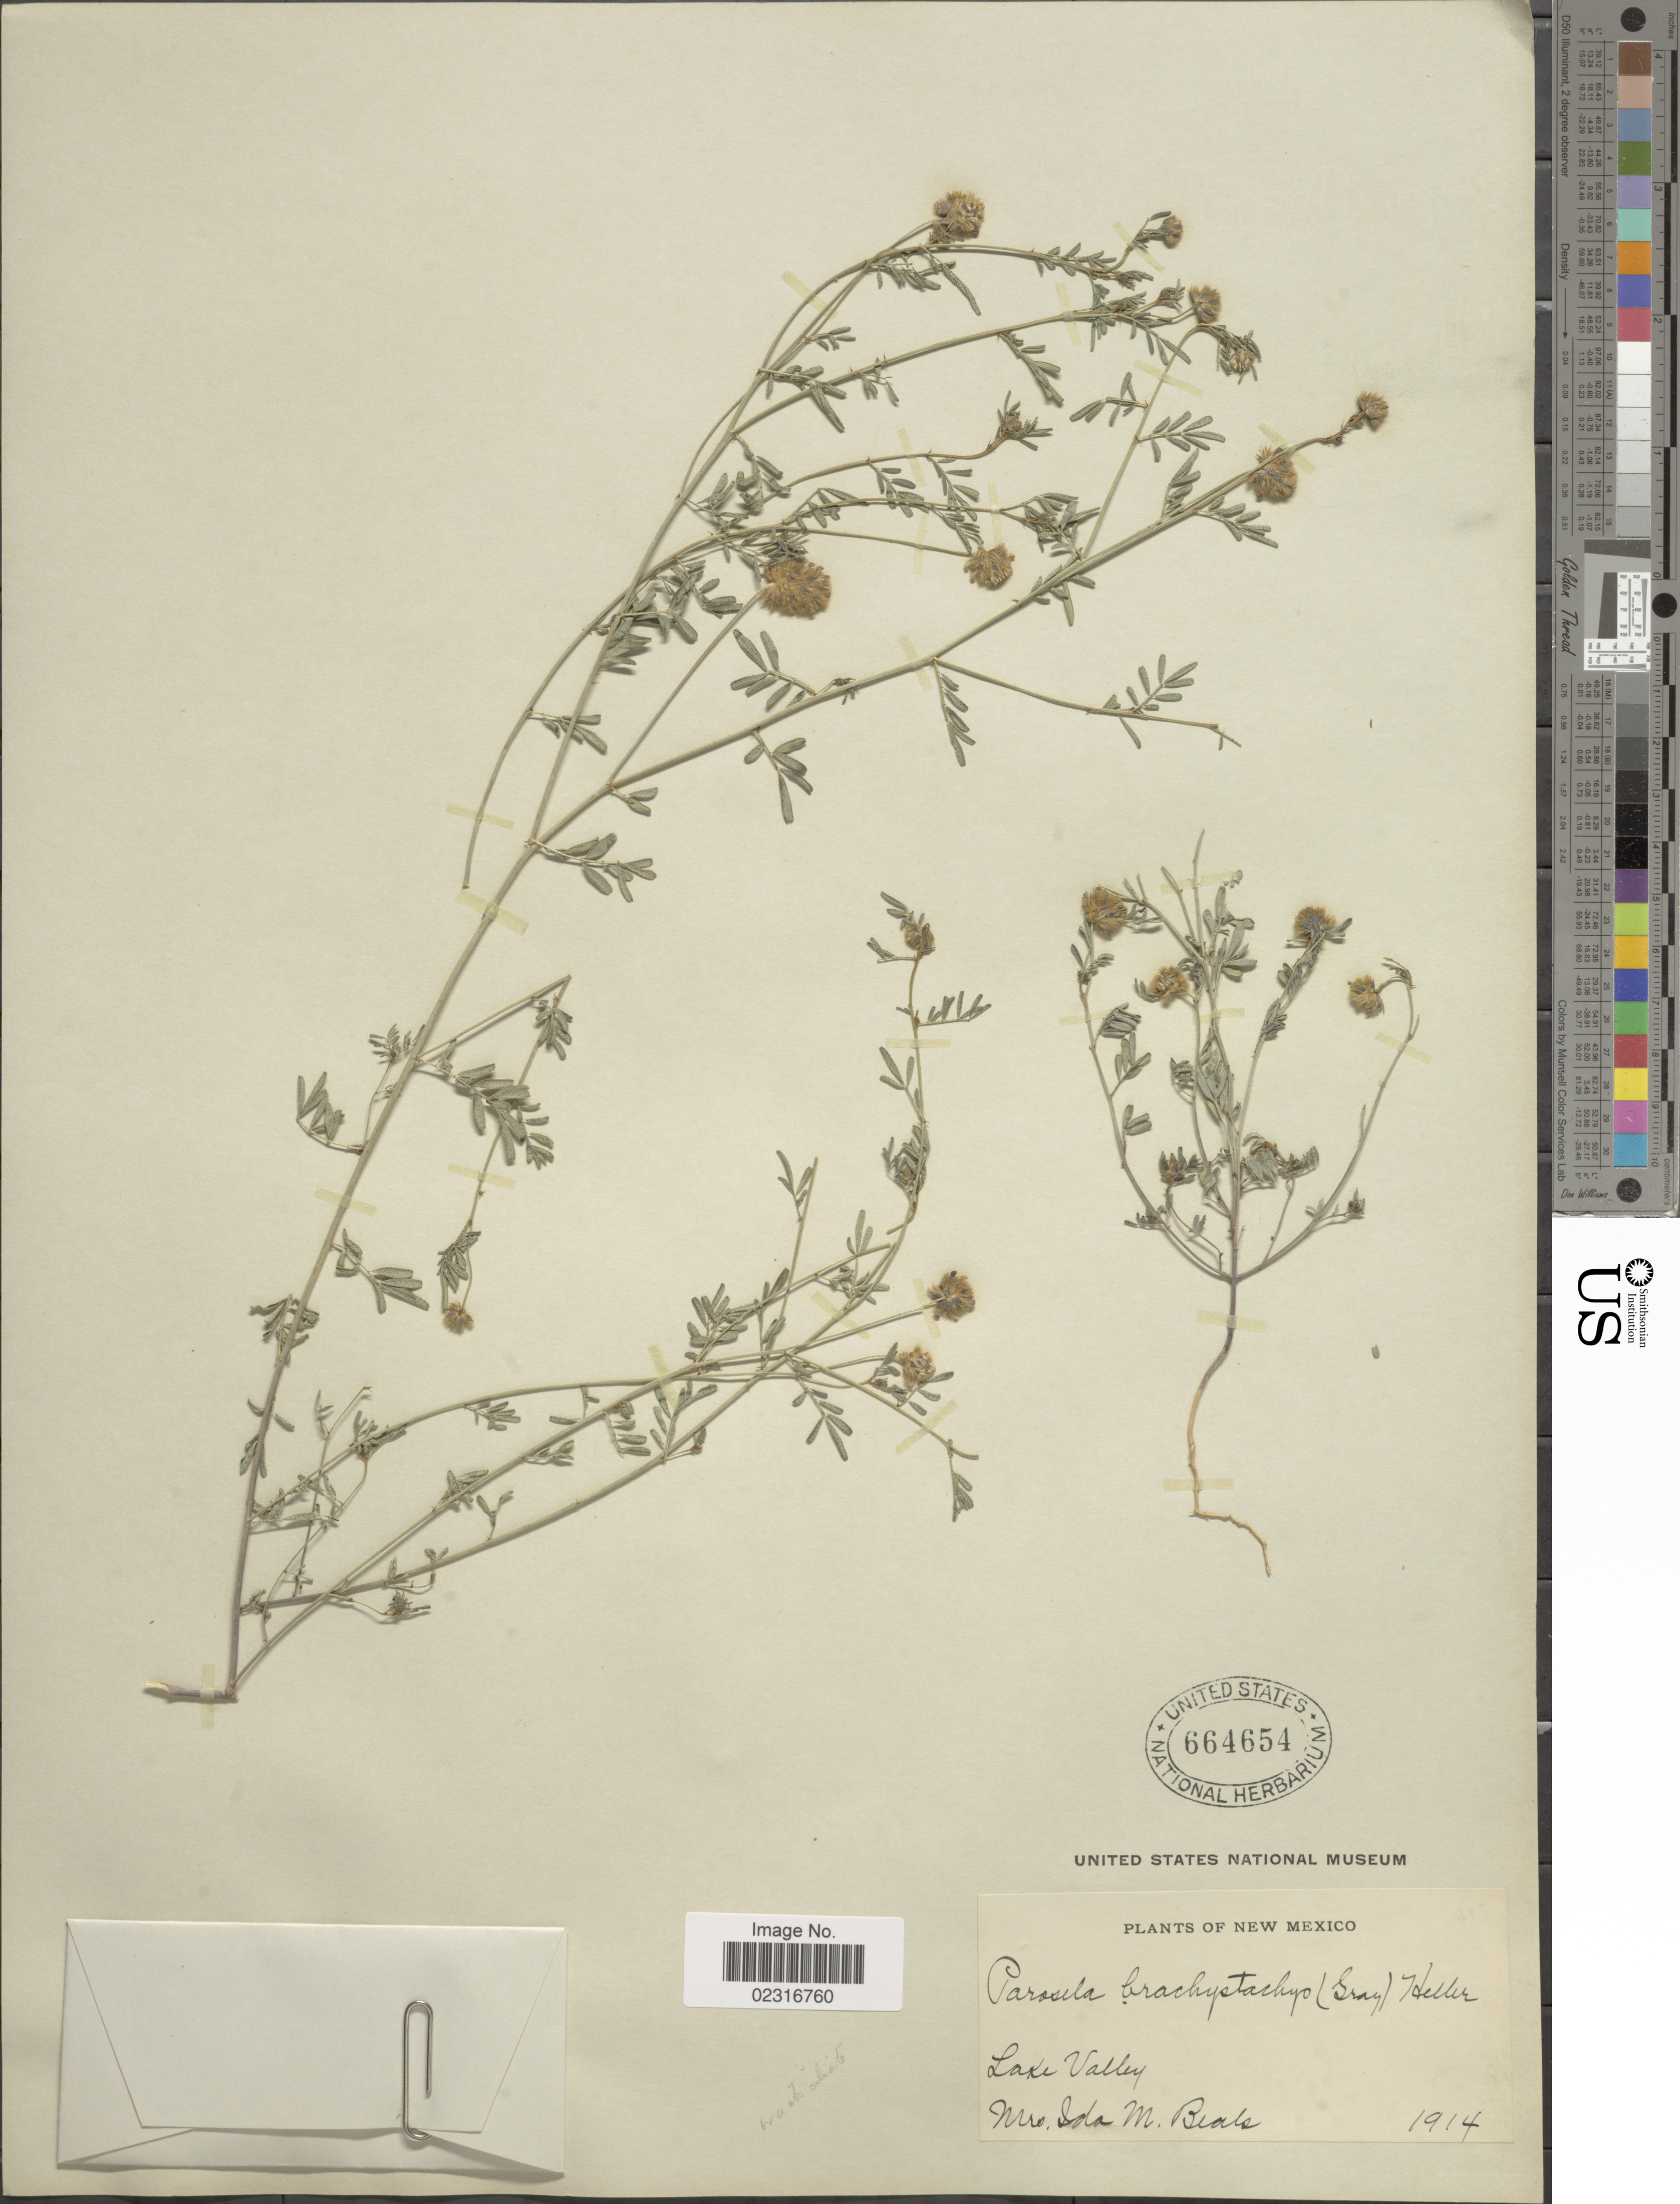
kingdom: Plantae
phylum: Tracheophyta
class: Magnoliopsida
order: Fabales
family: Fabaceae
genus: Dalea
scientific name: Dalea brachystachys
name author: A. Gray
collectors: I. M. Beals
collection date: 1914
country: United States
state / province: New Mexico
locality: Lake Valley.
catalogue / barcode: US 664654